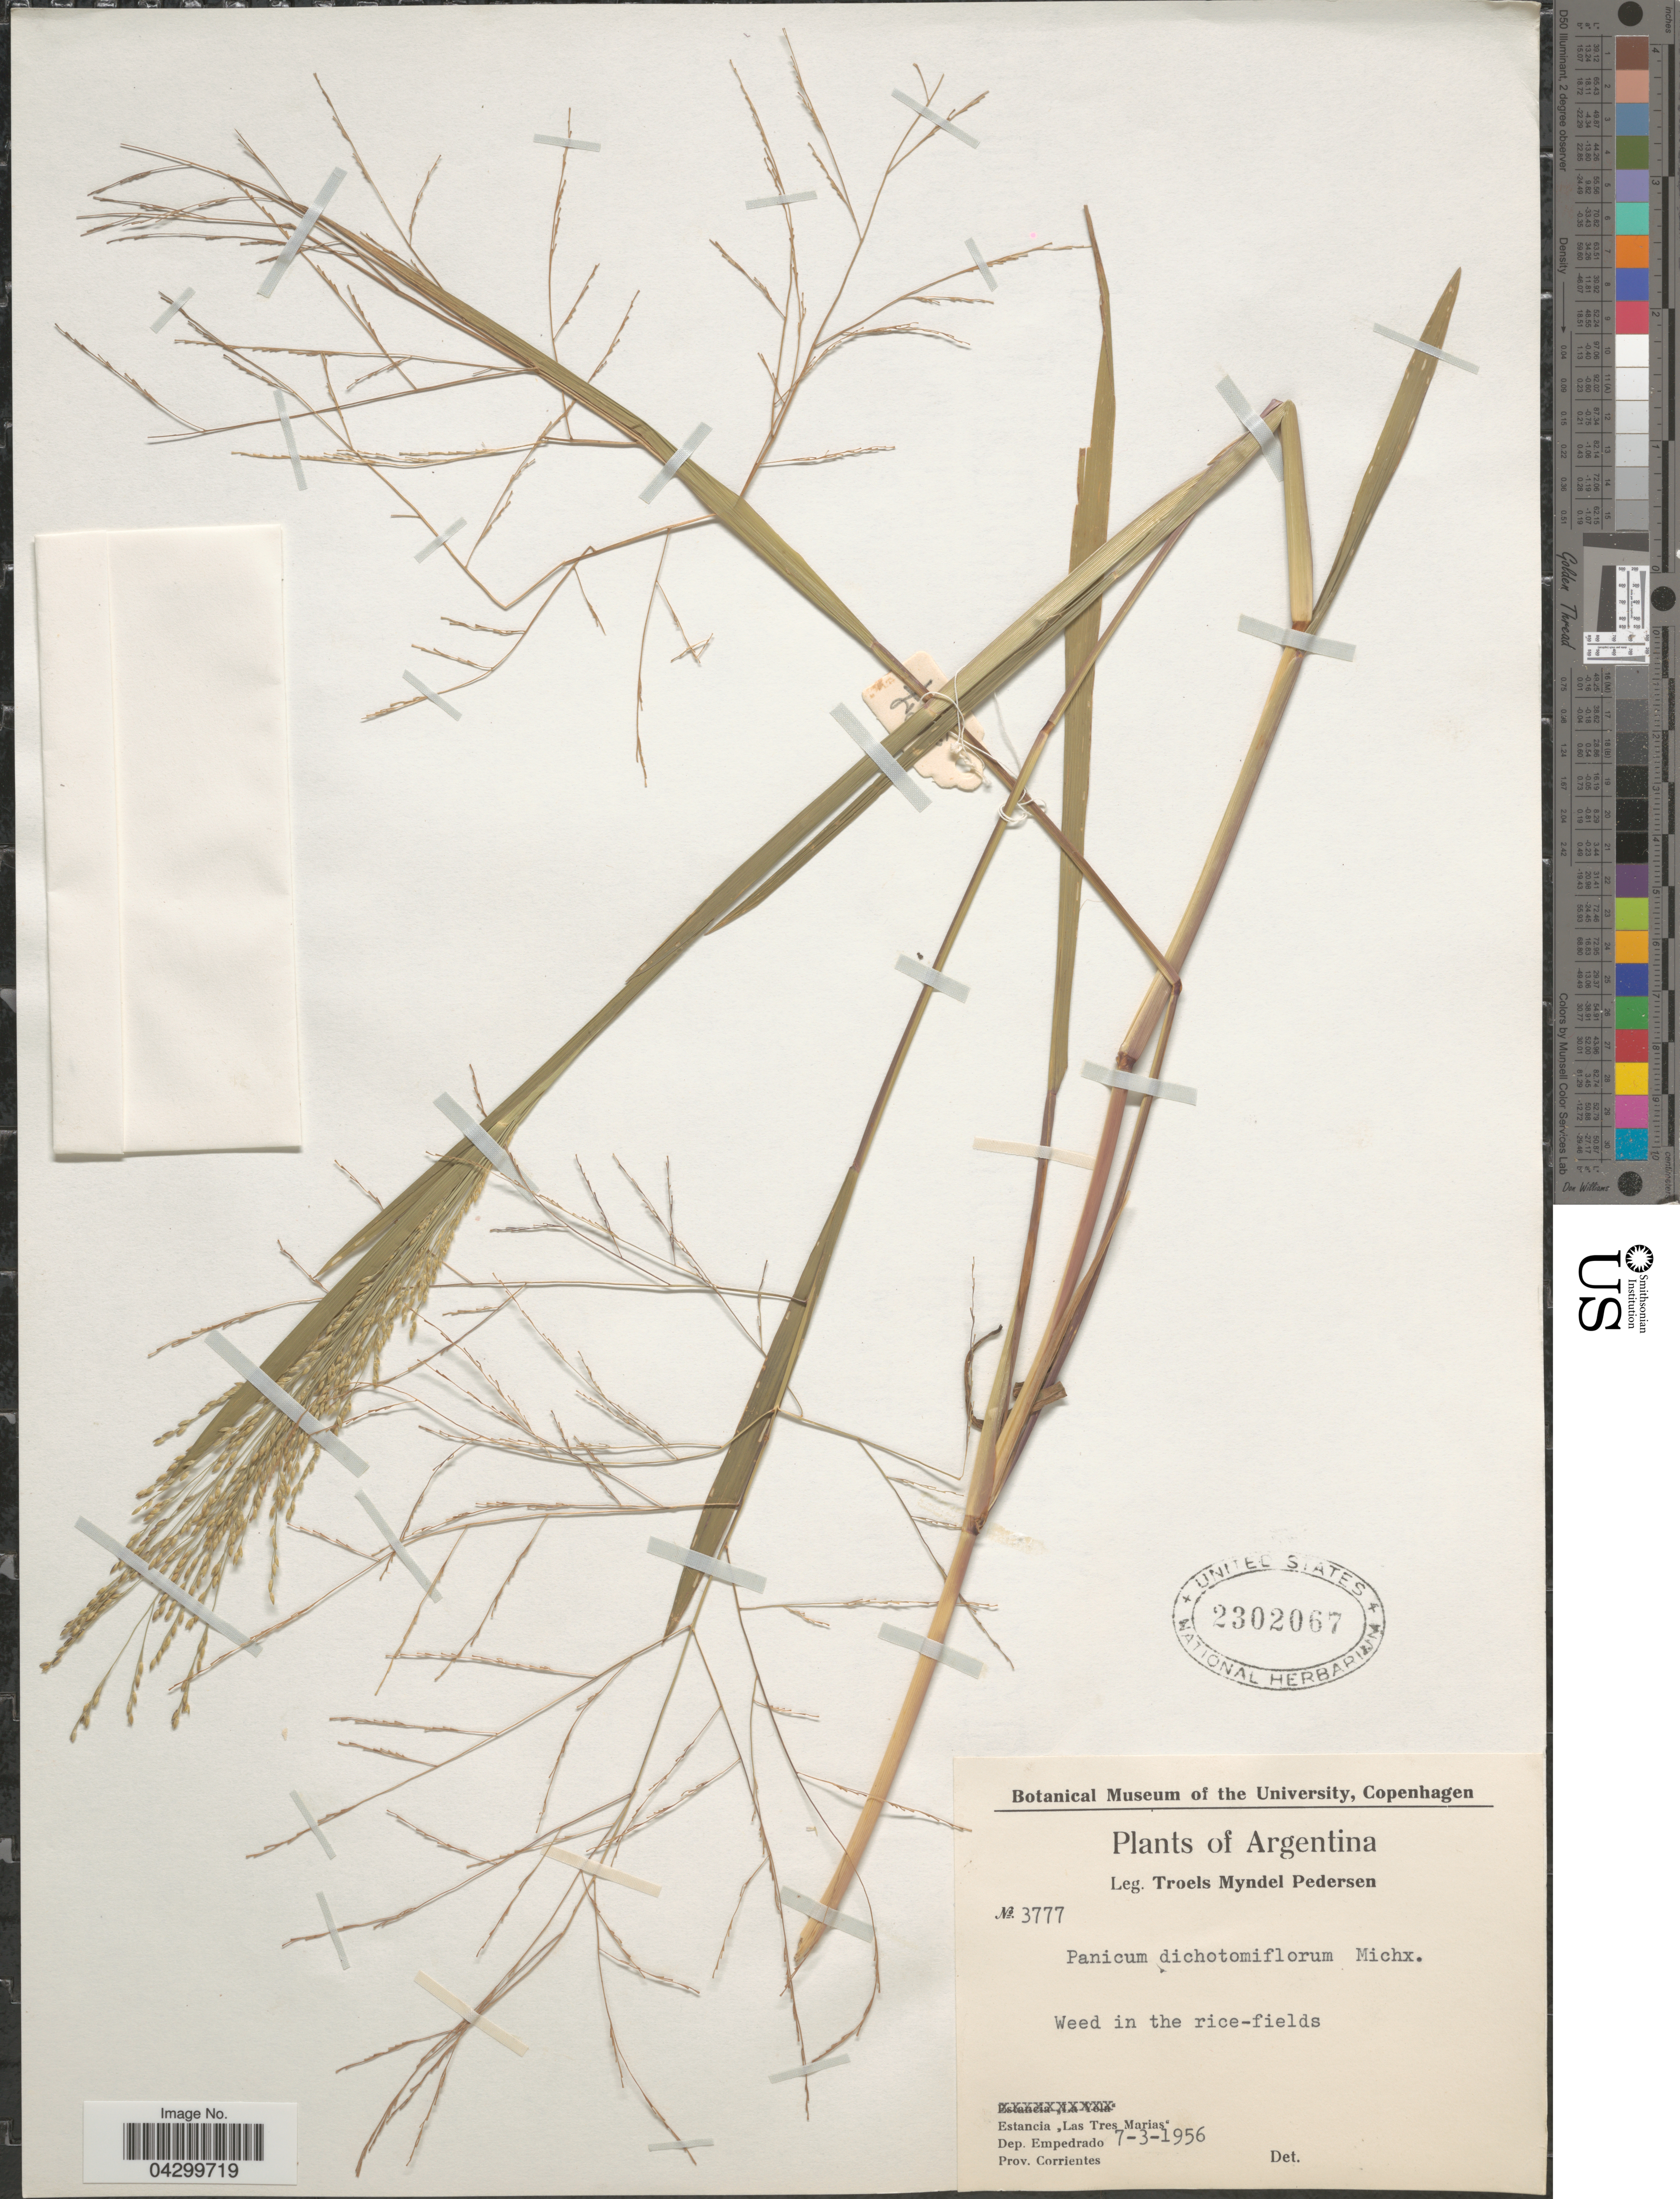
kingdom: Plantae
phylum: Tracheophyta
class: Liliopsida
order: Poales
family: Poaceae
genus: Panicum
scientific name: Panicum dichotomiflorum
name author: Michx.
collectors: T. Pederson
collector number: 3777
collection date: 1956-03-07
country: Argentina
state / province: Corrientes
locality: Estancia "Las Tres Marias". Dep. Empedrado.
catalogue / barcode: US 2302067